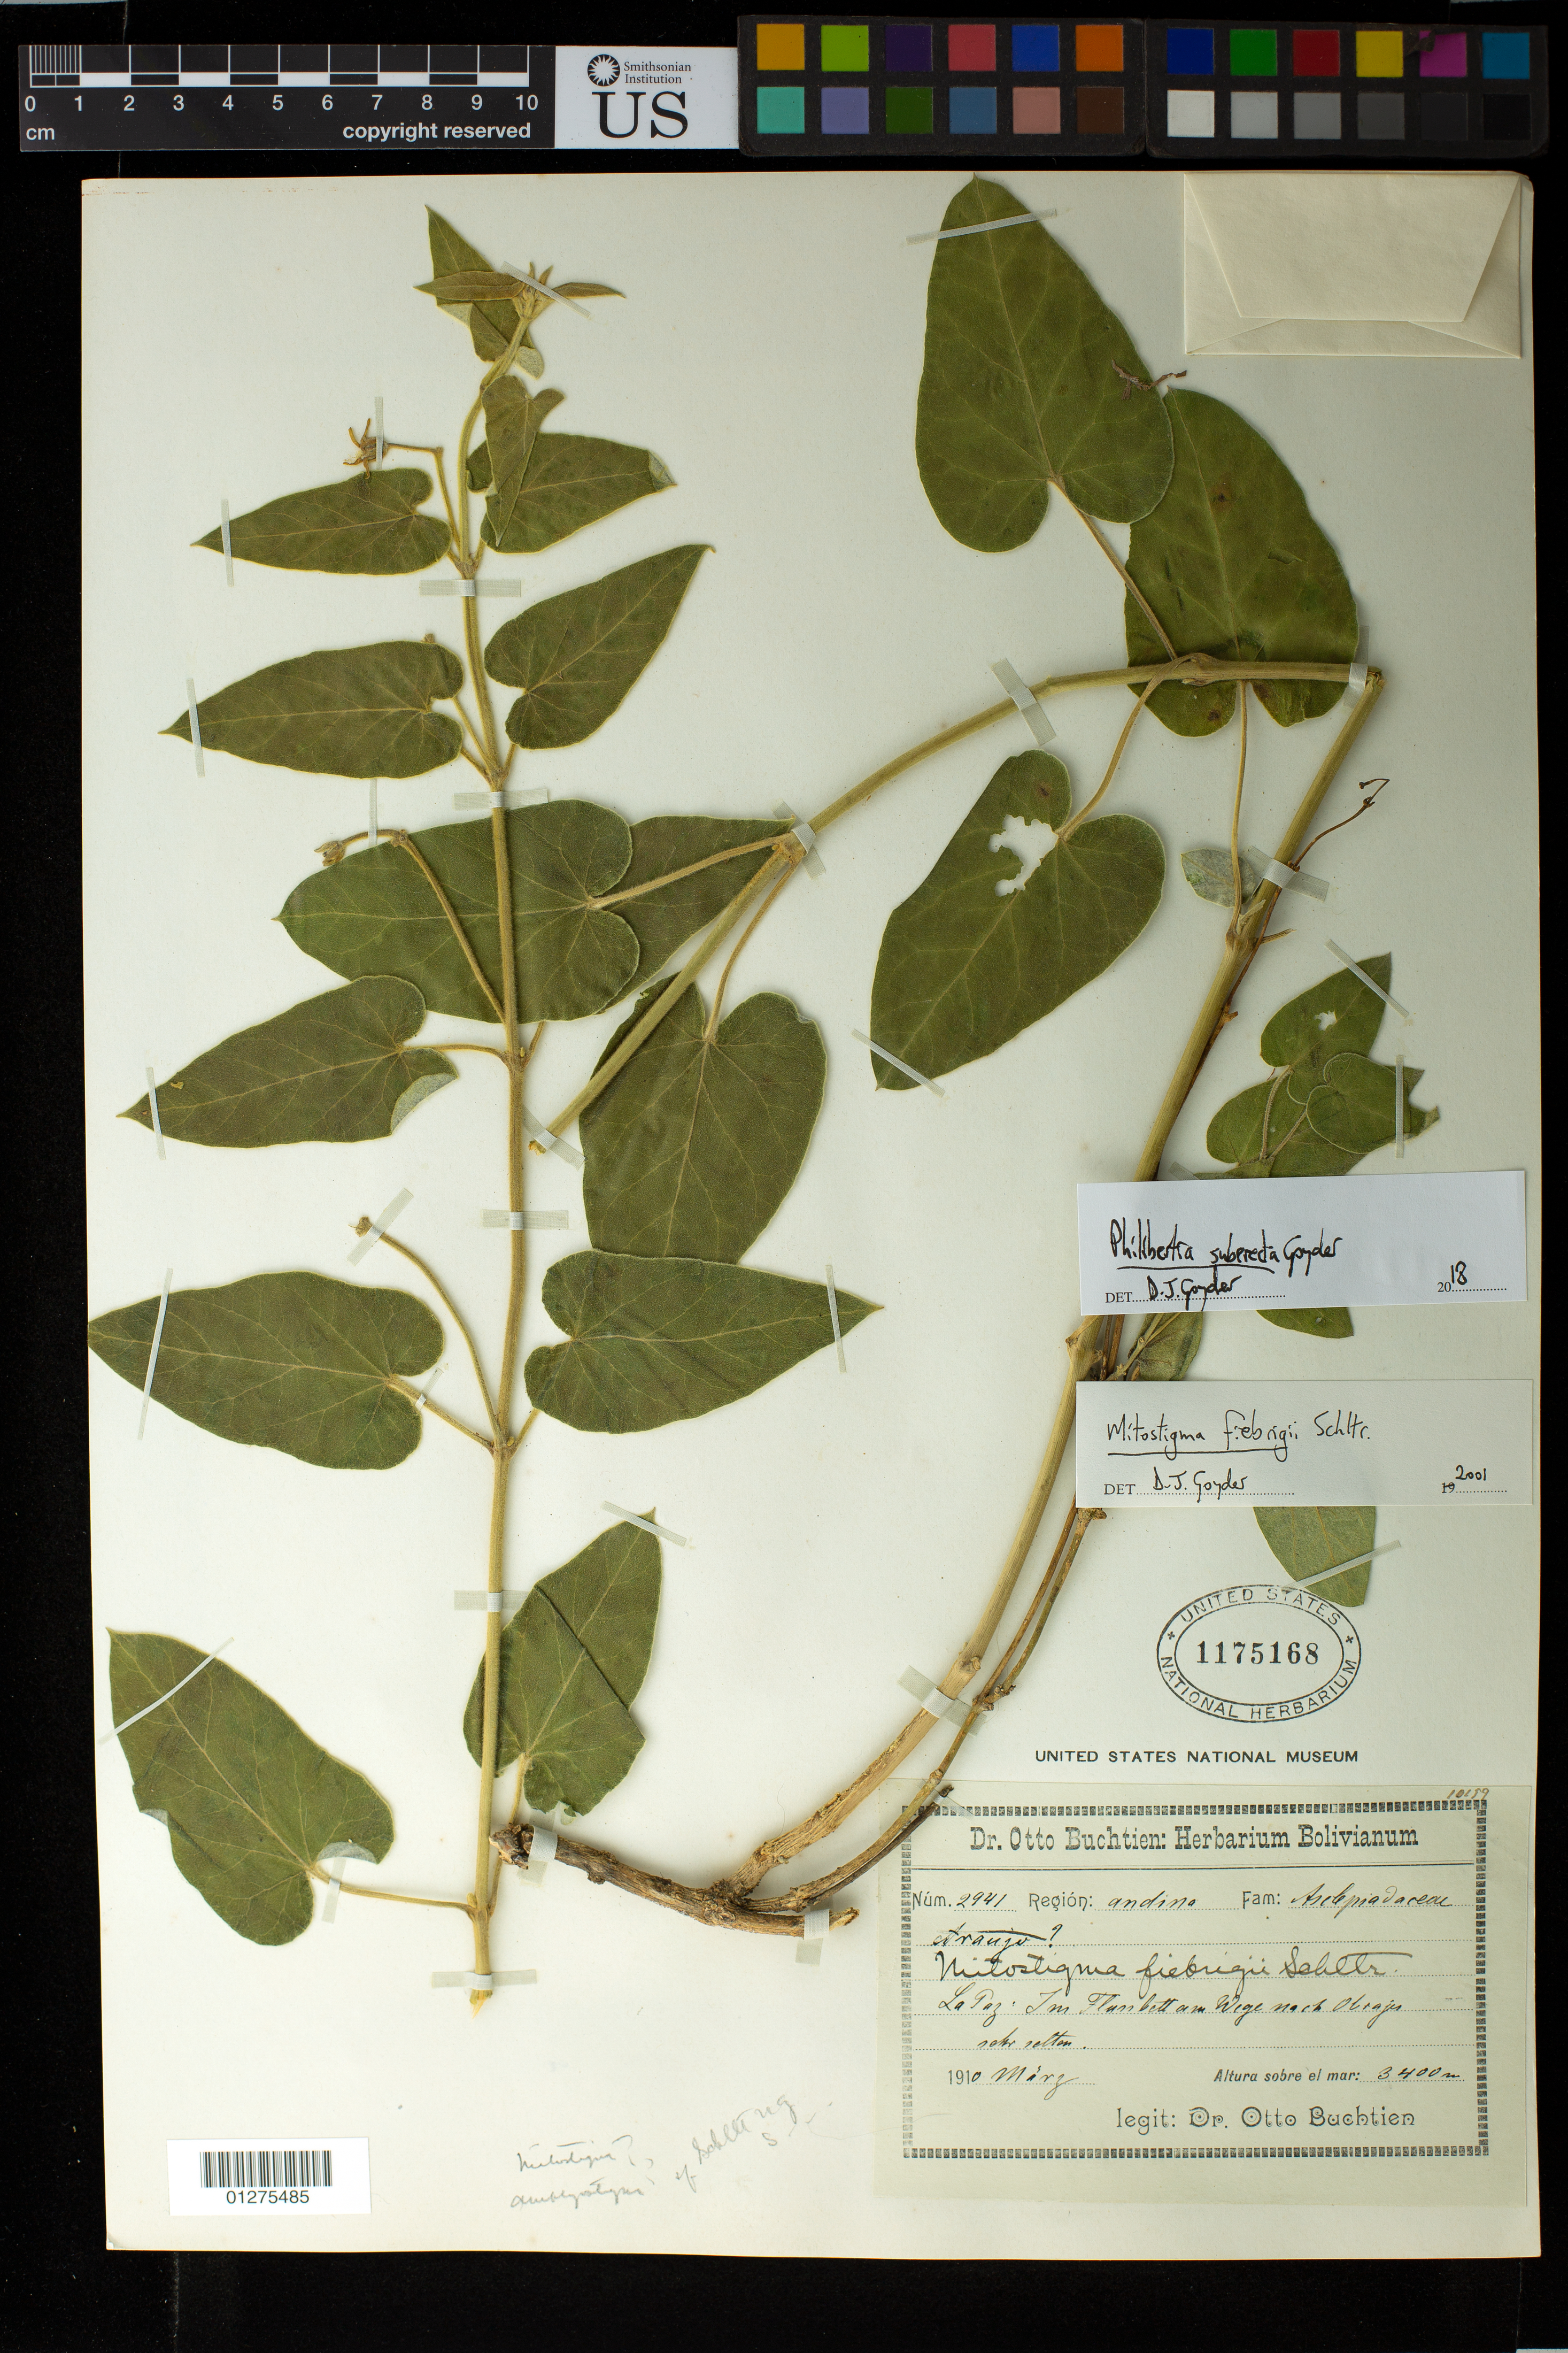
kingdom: Plantae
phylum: Tracheophyta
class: Magnoliopsida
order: Gentianales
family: Apocynaceae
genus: Philibertia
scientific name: Philibertia suberecta Goyder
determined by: Goyder, D. J.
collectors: O. Buchtien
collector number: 2941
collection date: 1910-03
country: Bolivia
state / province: La Paz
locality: Región: andina. Am Wege nach Obrajes.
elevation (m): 3400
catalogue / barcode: US 1175168